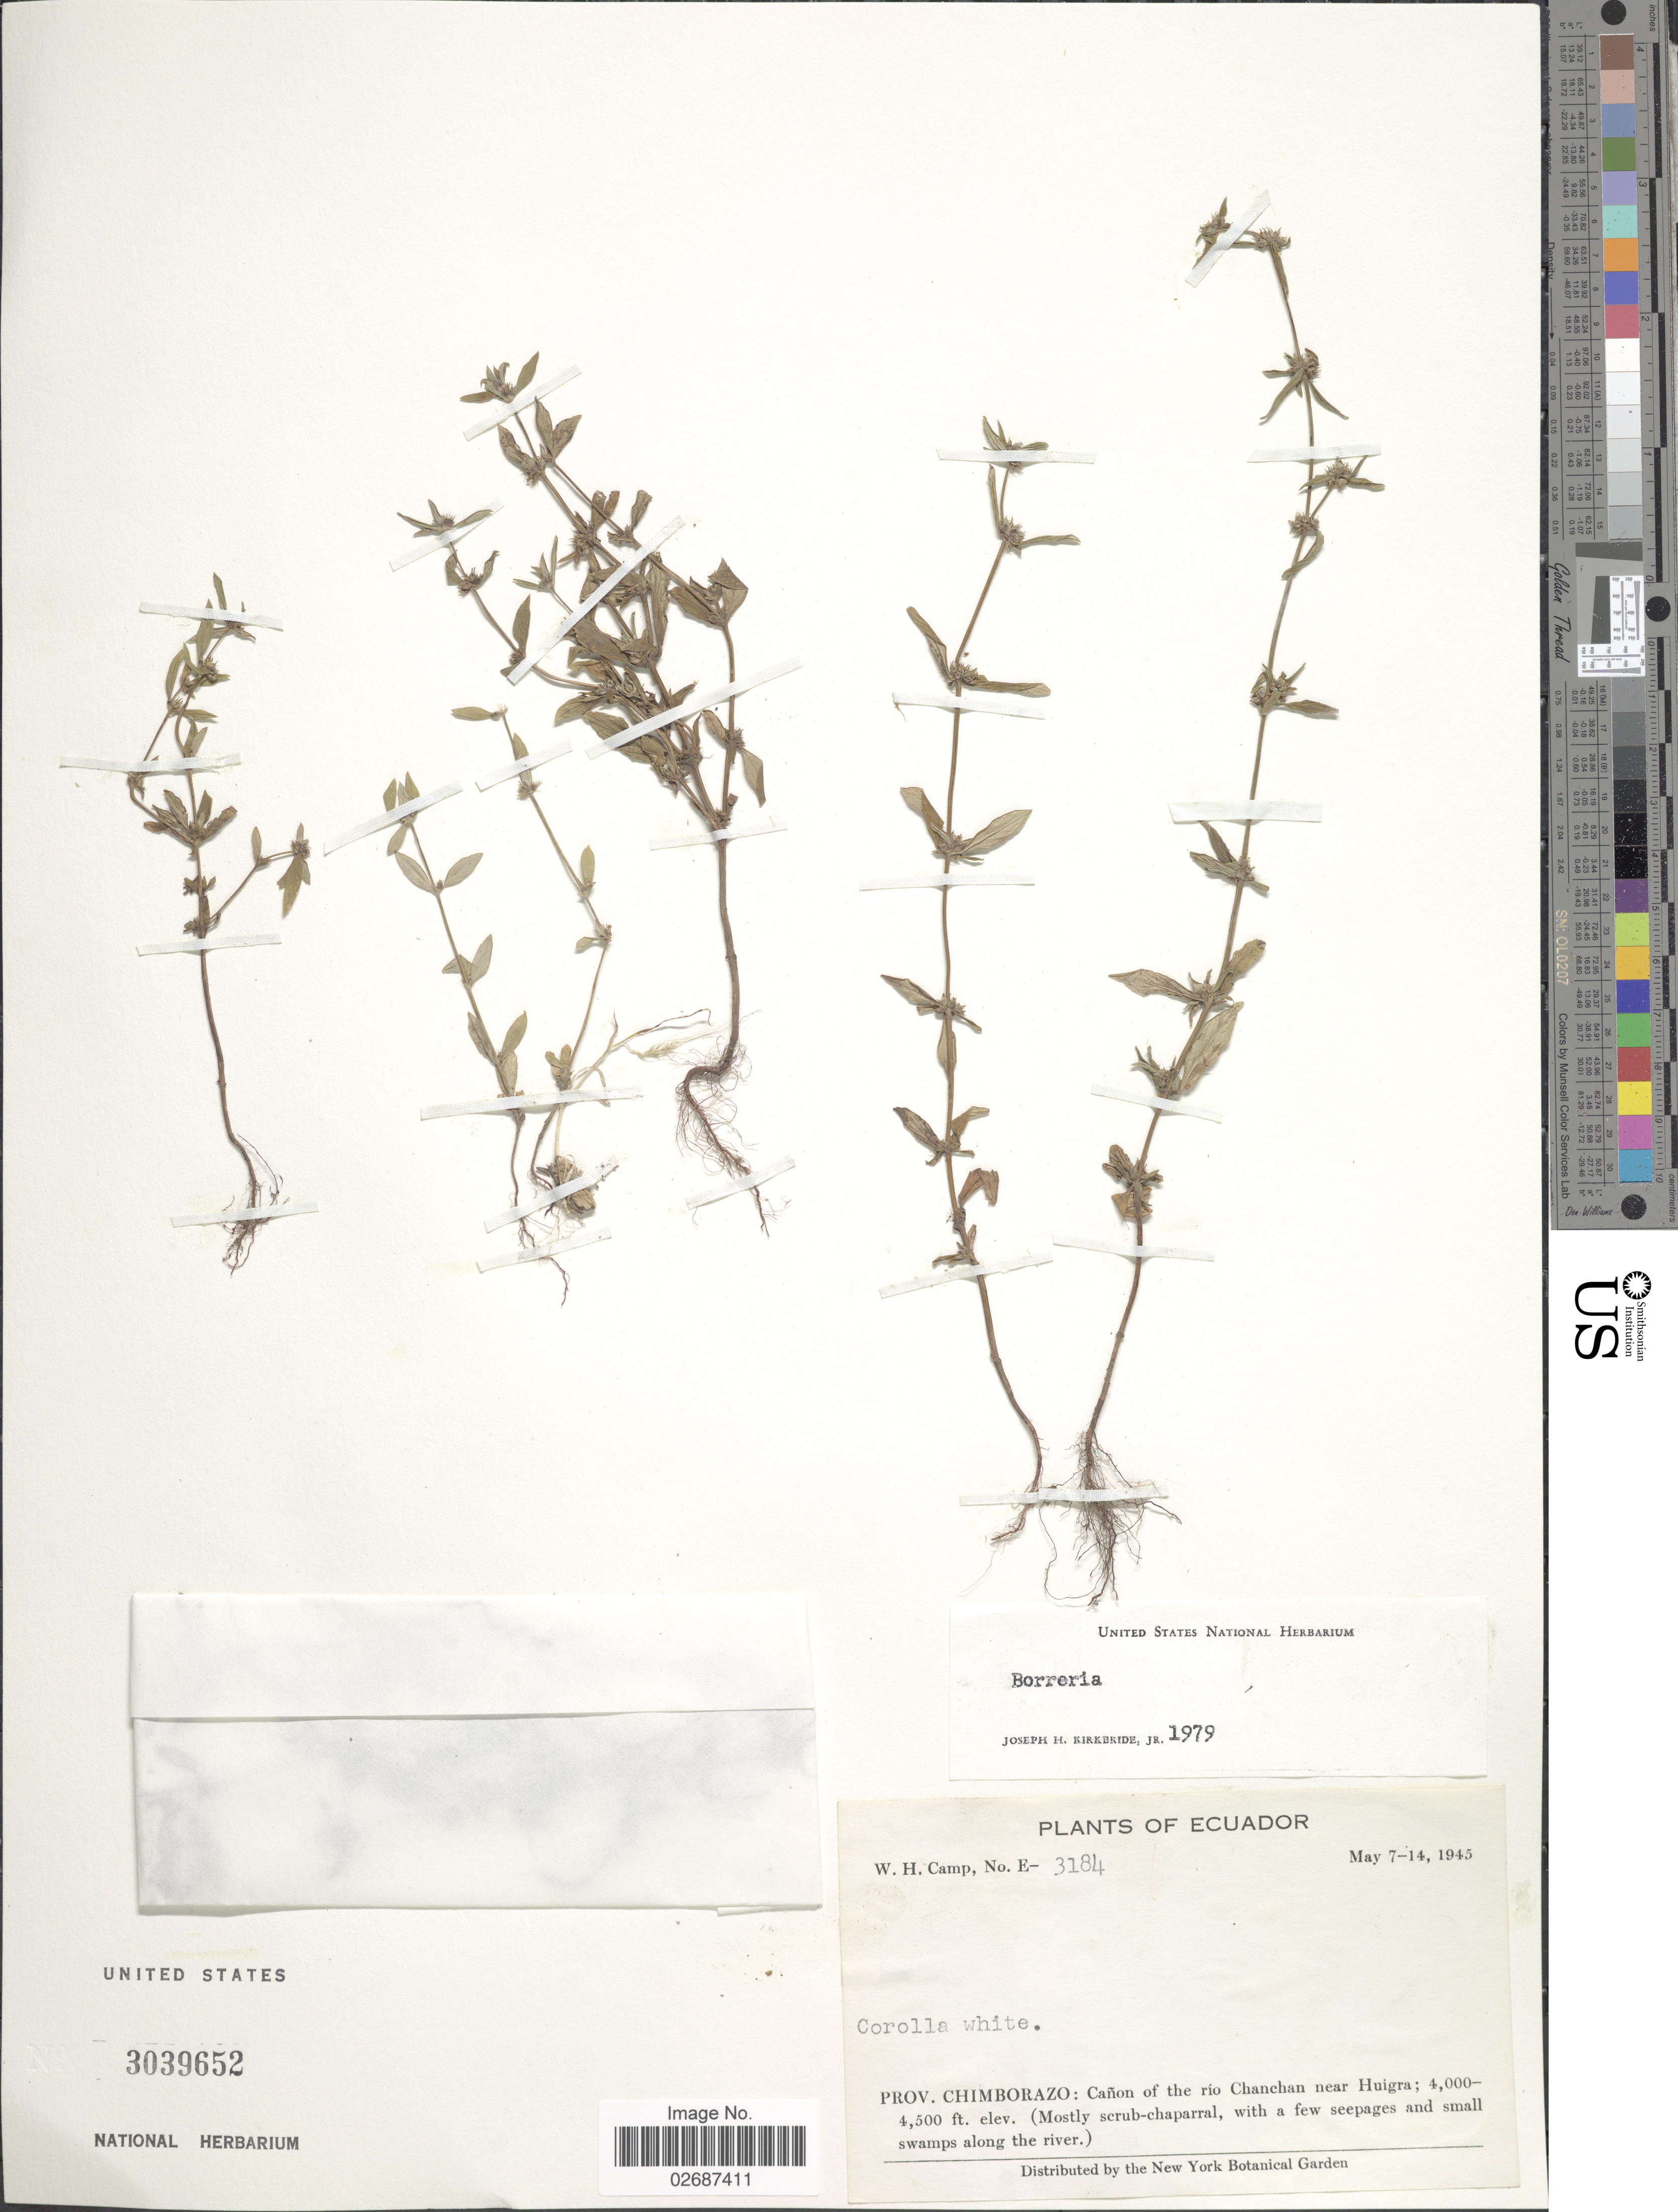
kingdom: Plantae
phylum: Tracheophyta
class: Magnoliopsida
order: Gentianales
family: Rubiaceae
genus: Borreria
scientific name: Borreria prostrata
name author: (Aubl.) Miq.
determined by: Kirkbride, J. H., Jr.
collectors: W. H. Camp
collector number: E-3184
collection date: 1945-05-07/1945-05-14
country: Ecuador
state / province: Chimborazo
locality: Canon of the rio Chanchan near Huigra (mostly scrub-chaparral, with a few seepages and small swamps along the river)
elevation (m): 1219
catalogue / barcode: US 3039652